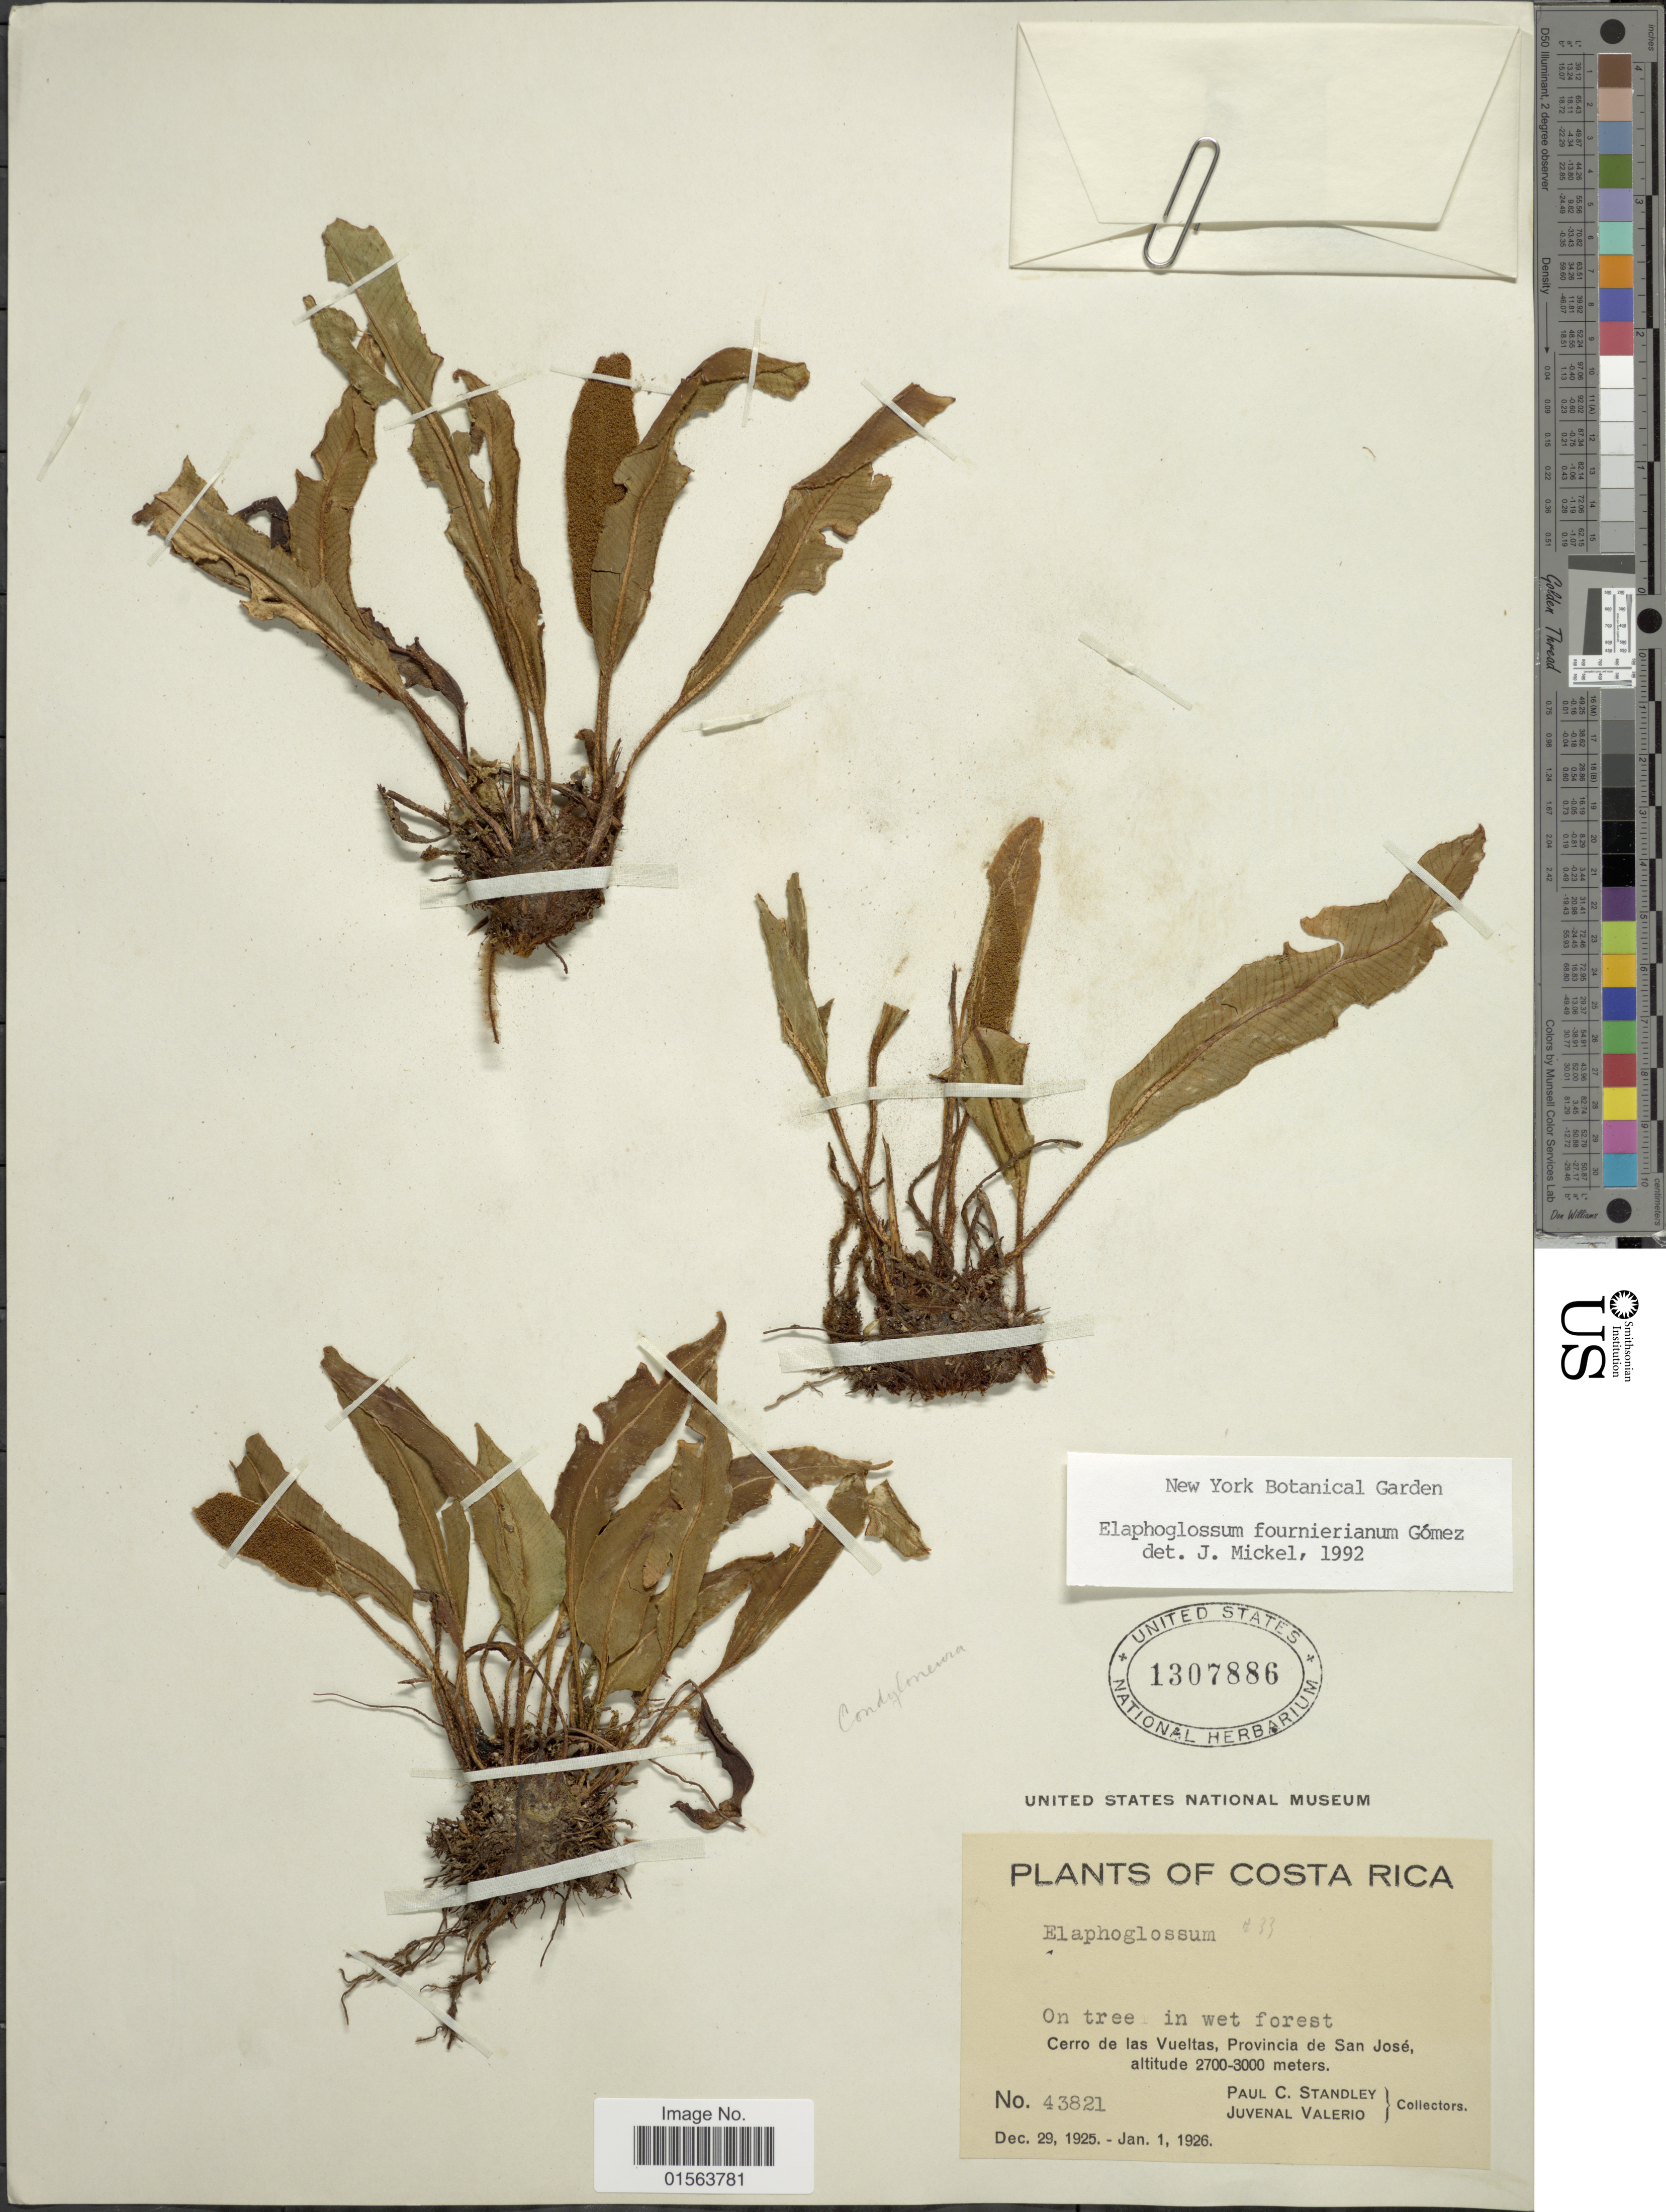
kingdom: Plantae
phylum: Tracheophyta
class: Polypodiopsida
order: Polypodiales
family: Dryopteridaceae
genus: Elaphoglossum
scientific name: Elaphoglossum fournierianum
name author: L.D. Gómez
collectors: P. C. Standley & J. Valerio R.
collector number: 43821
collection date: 1925-12-29/1926-01-01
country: Costa Rica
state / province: San José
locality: Cerro de las Vueltas, Provincia de San Jose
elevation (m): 2700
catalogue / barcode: US 1307886